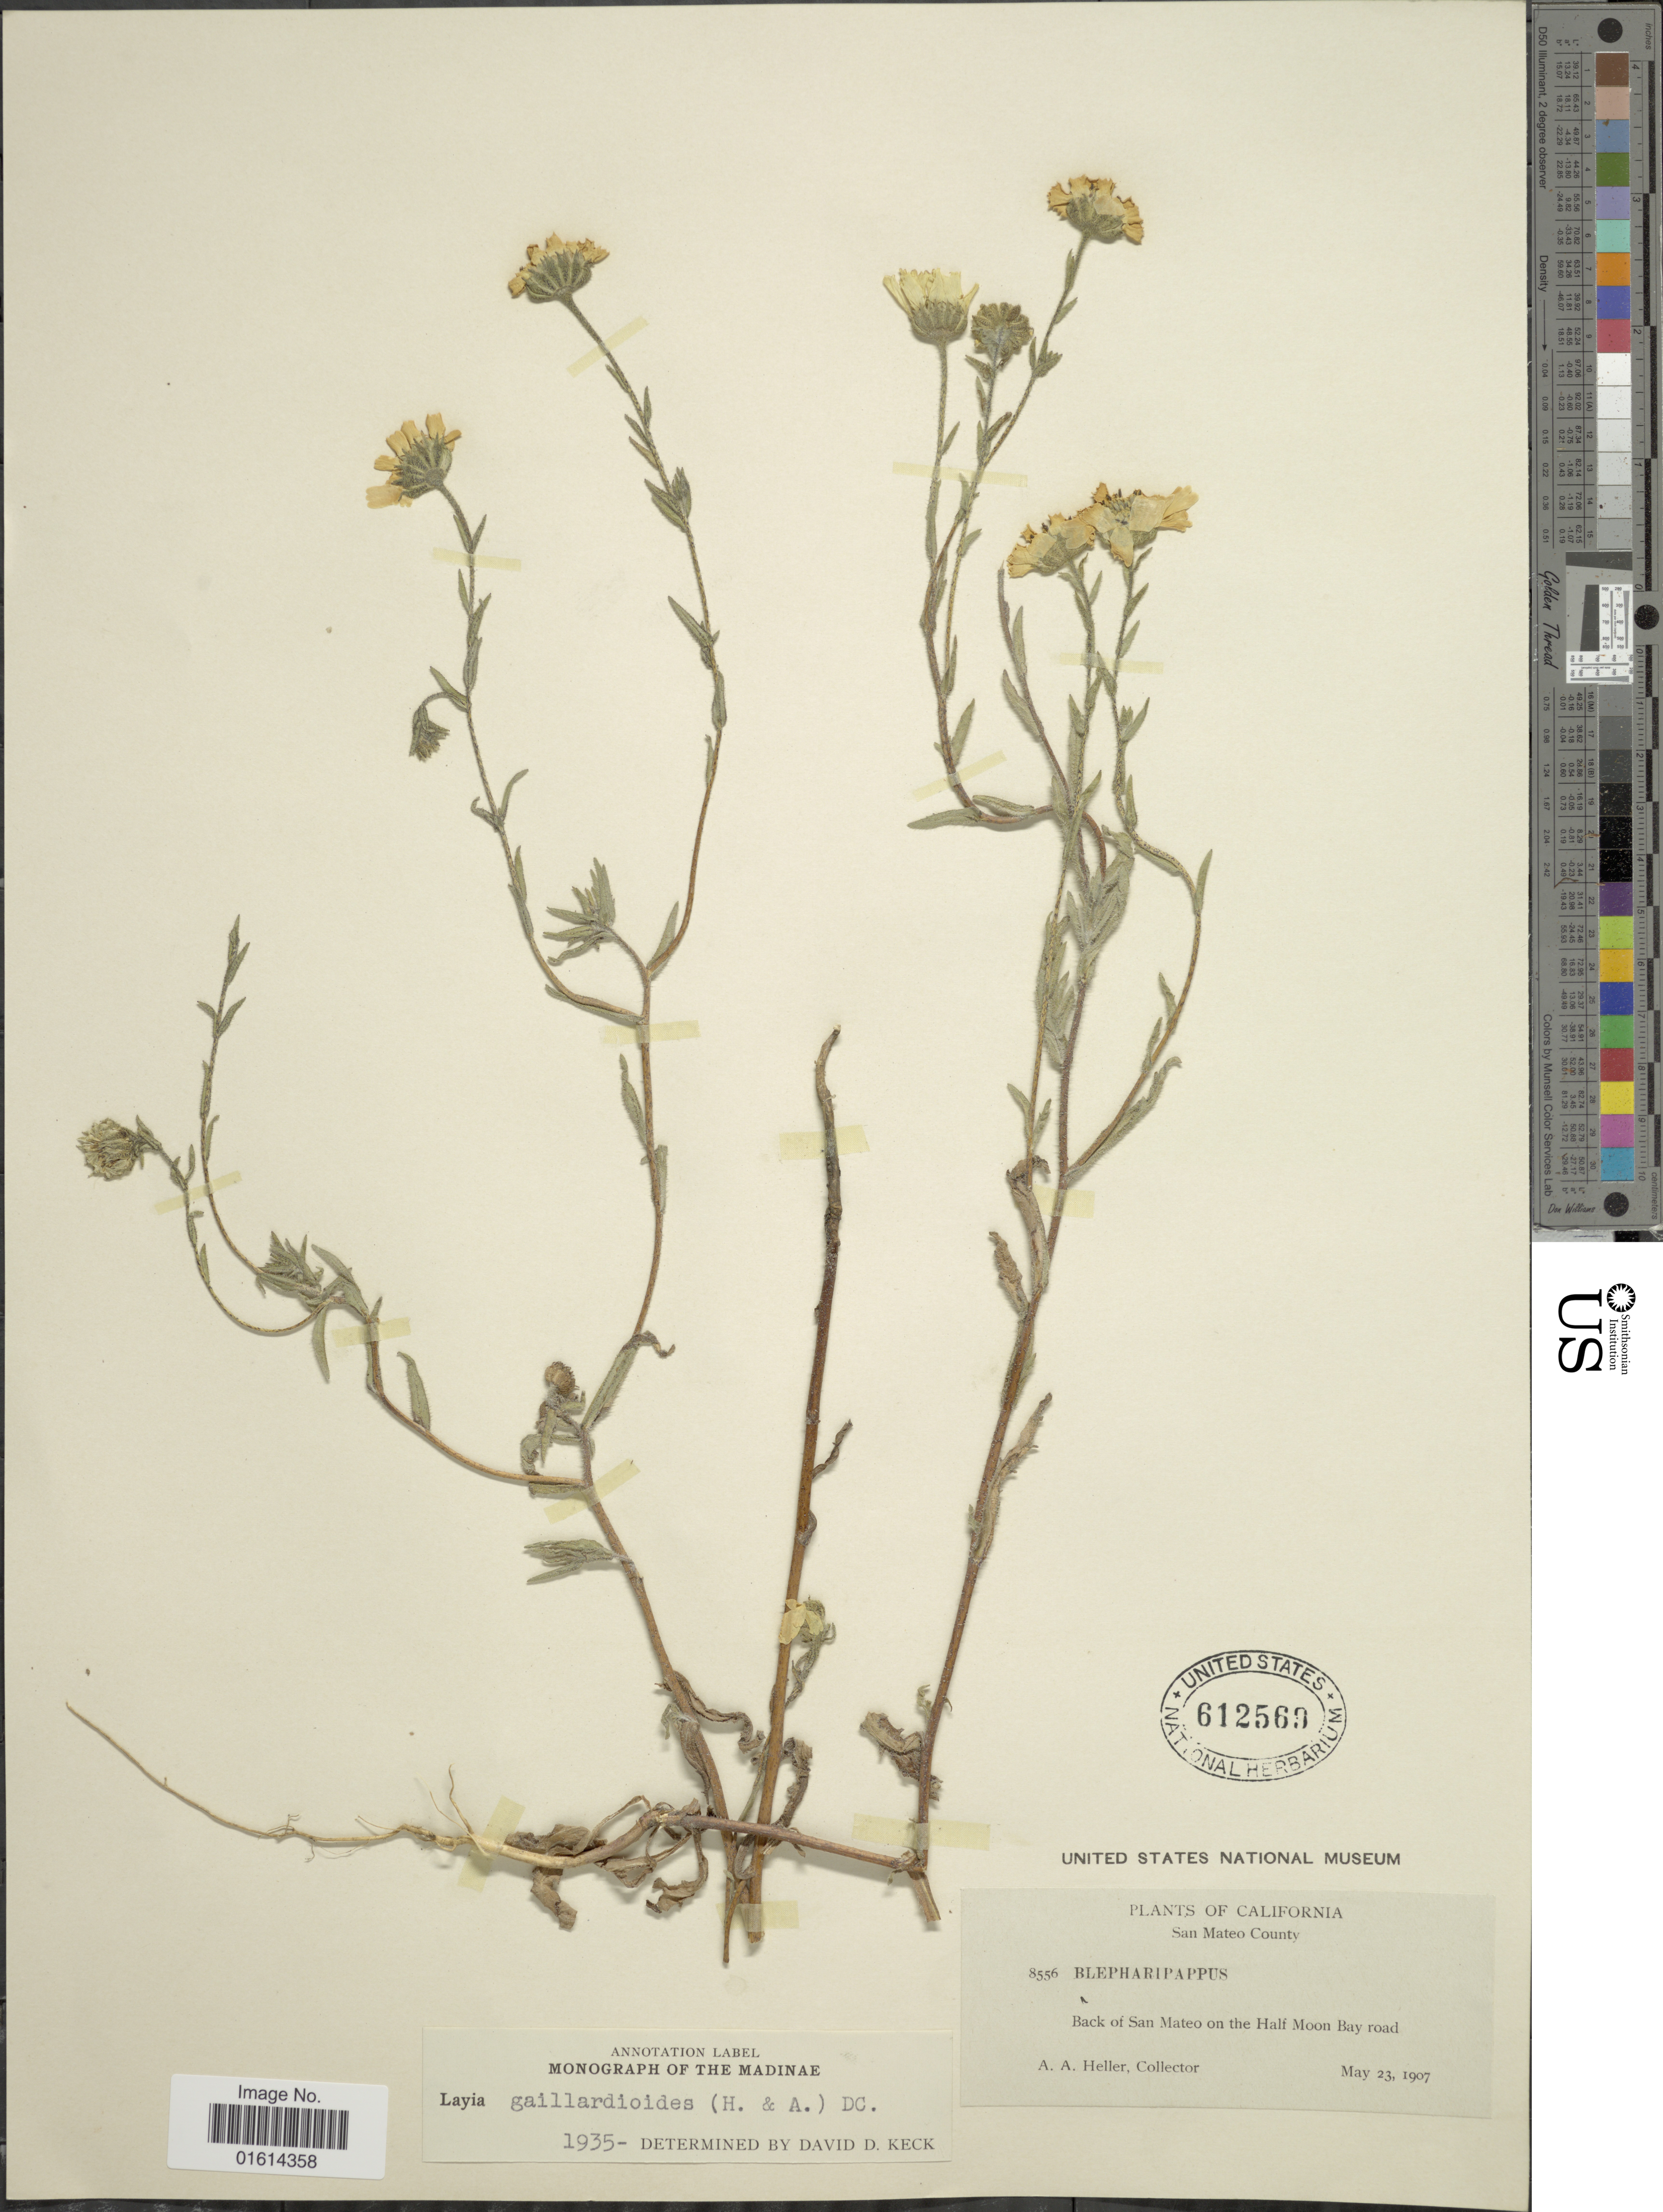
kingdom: Plantae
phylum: Tracheophyta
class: Magnoliopsida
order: Asterales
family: Asteraceae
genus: Layia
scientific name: Layia gaillardioides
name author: (Hook. & Arn.) DC.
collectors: A. A. Heller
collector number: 8556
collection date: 1907-05-23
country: United States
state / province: California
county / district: San Mateo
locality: San Mateo County, back of San Mateo on the Half Moon Bay road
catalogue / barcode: US 612569